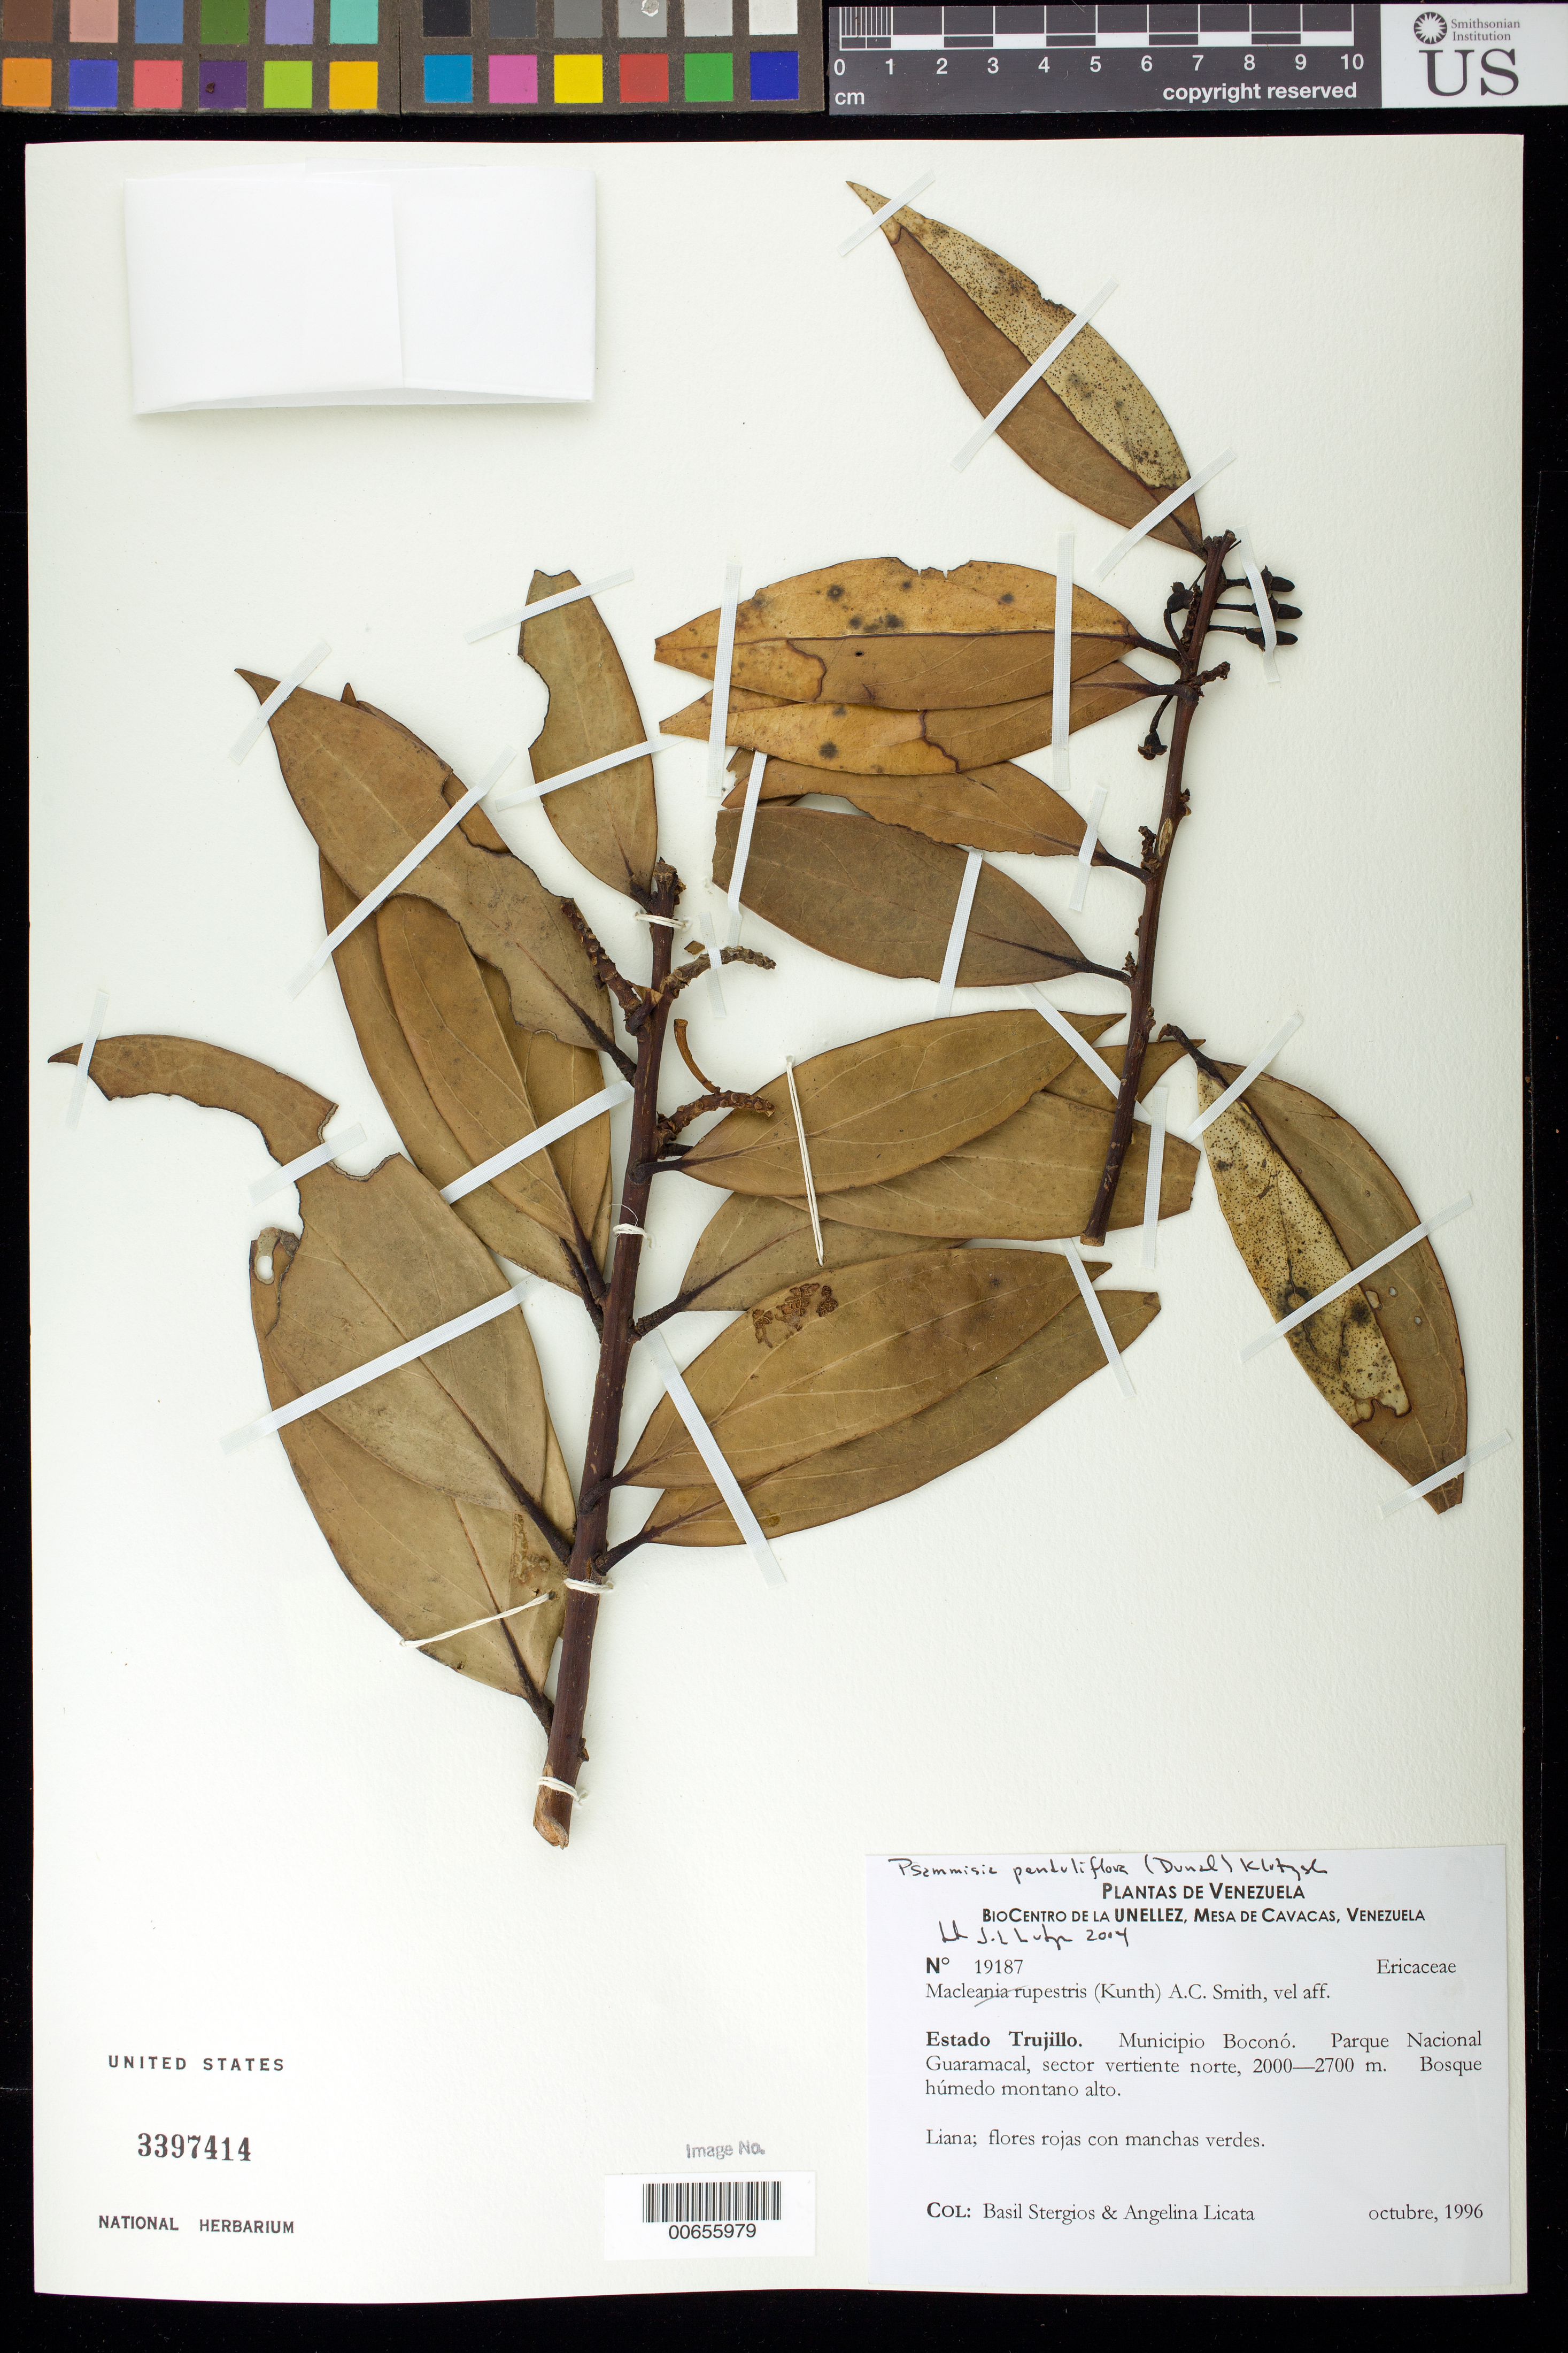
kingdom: Plantae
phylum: Tracheophyta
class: Magnoliopsida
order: Ericales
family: Ericaceae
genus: Macleania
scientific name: Macleania rupestris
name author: (Kunth) A.C. Sm.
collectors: B. G. Stergios & A. Licata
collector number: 19187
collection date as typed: Oct 1996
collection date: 1996-10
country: Venezuela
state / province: Trujillo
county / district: Boconó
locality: Parque Nacional Guaramacal, vertiente N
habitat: Bosque húmedo montano alto.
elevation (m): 2000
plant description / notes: PORT, US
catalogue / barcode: US 3397414